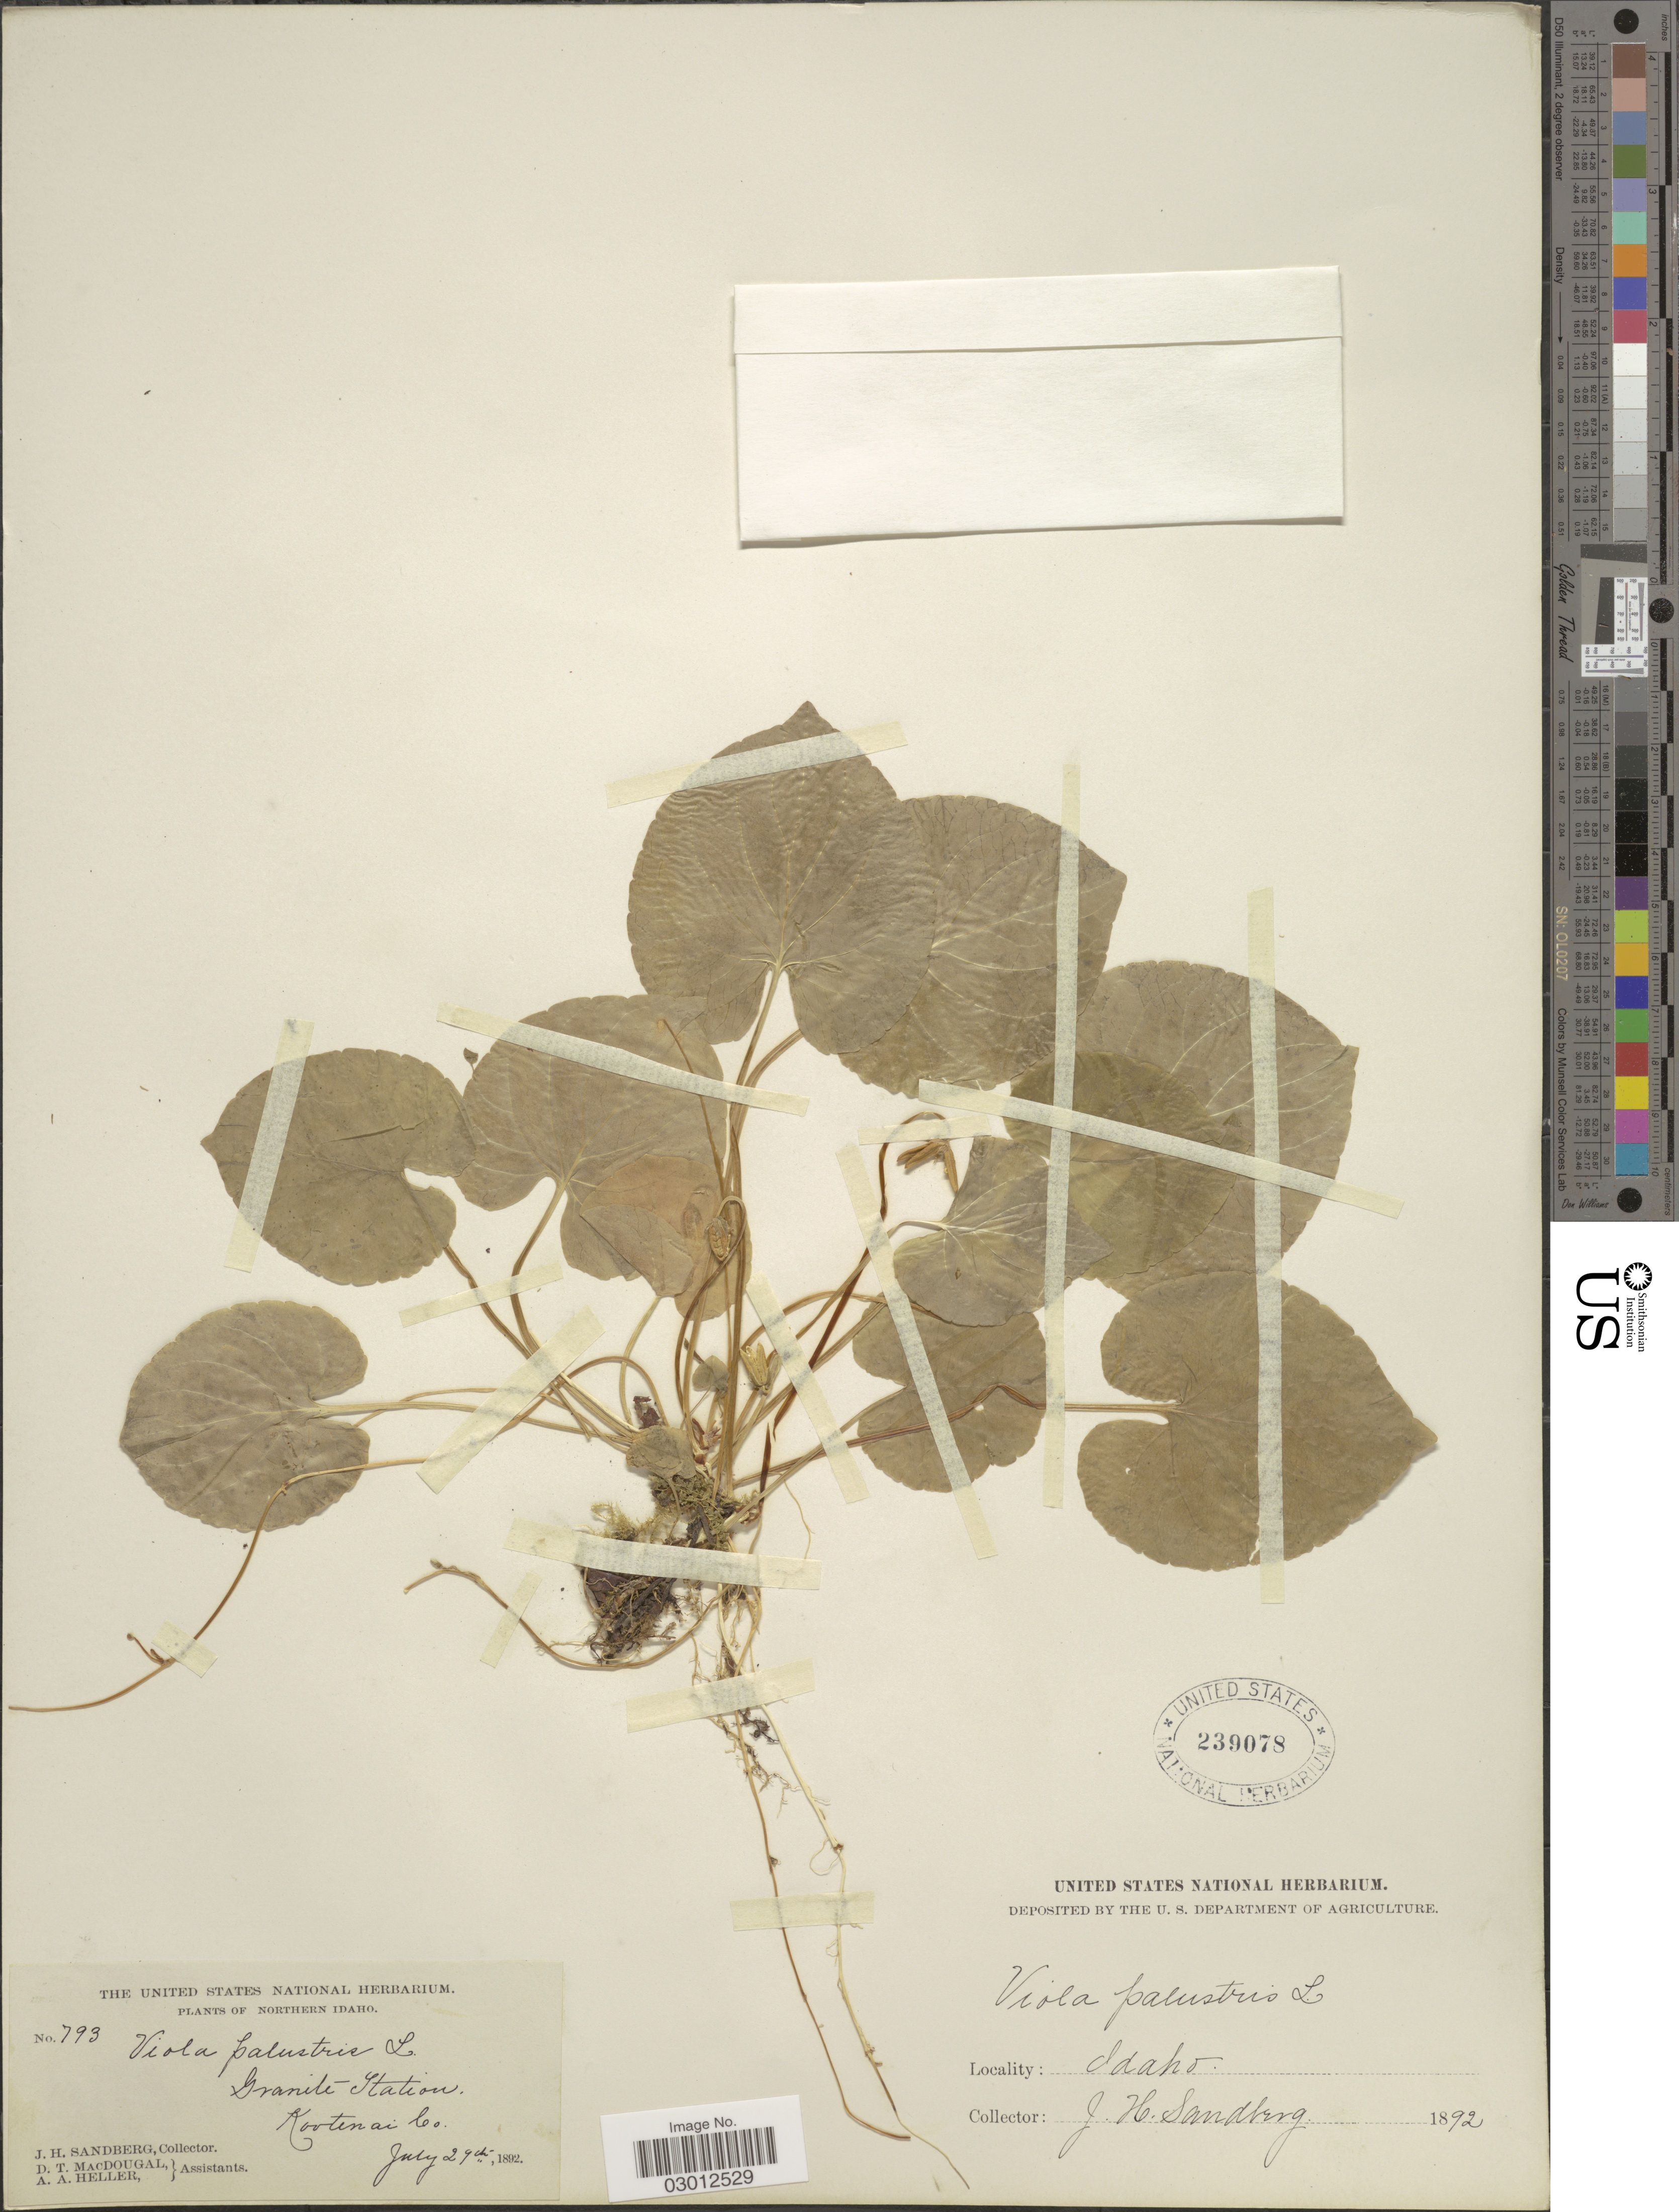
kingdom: Plantae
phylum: Tracheophyta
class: Magnoliopsida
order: Malpighiales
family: Violaceae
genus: Viola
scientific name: Viola palustris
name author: L.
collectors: J. H. Sandberg, D. T. MacDougal & A. A. Heller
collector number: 793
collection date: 1892-07-29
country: United States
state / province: Idaho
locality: Northern Idaho. Granite Station, Kootenai Co.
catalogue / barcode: US 239078